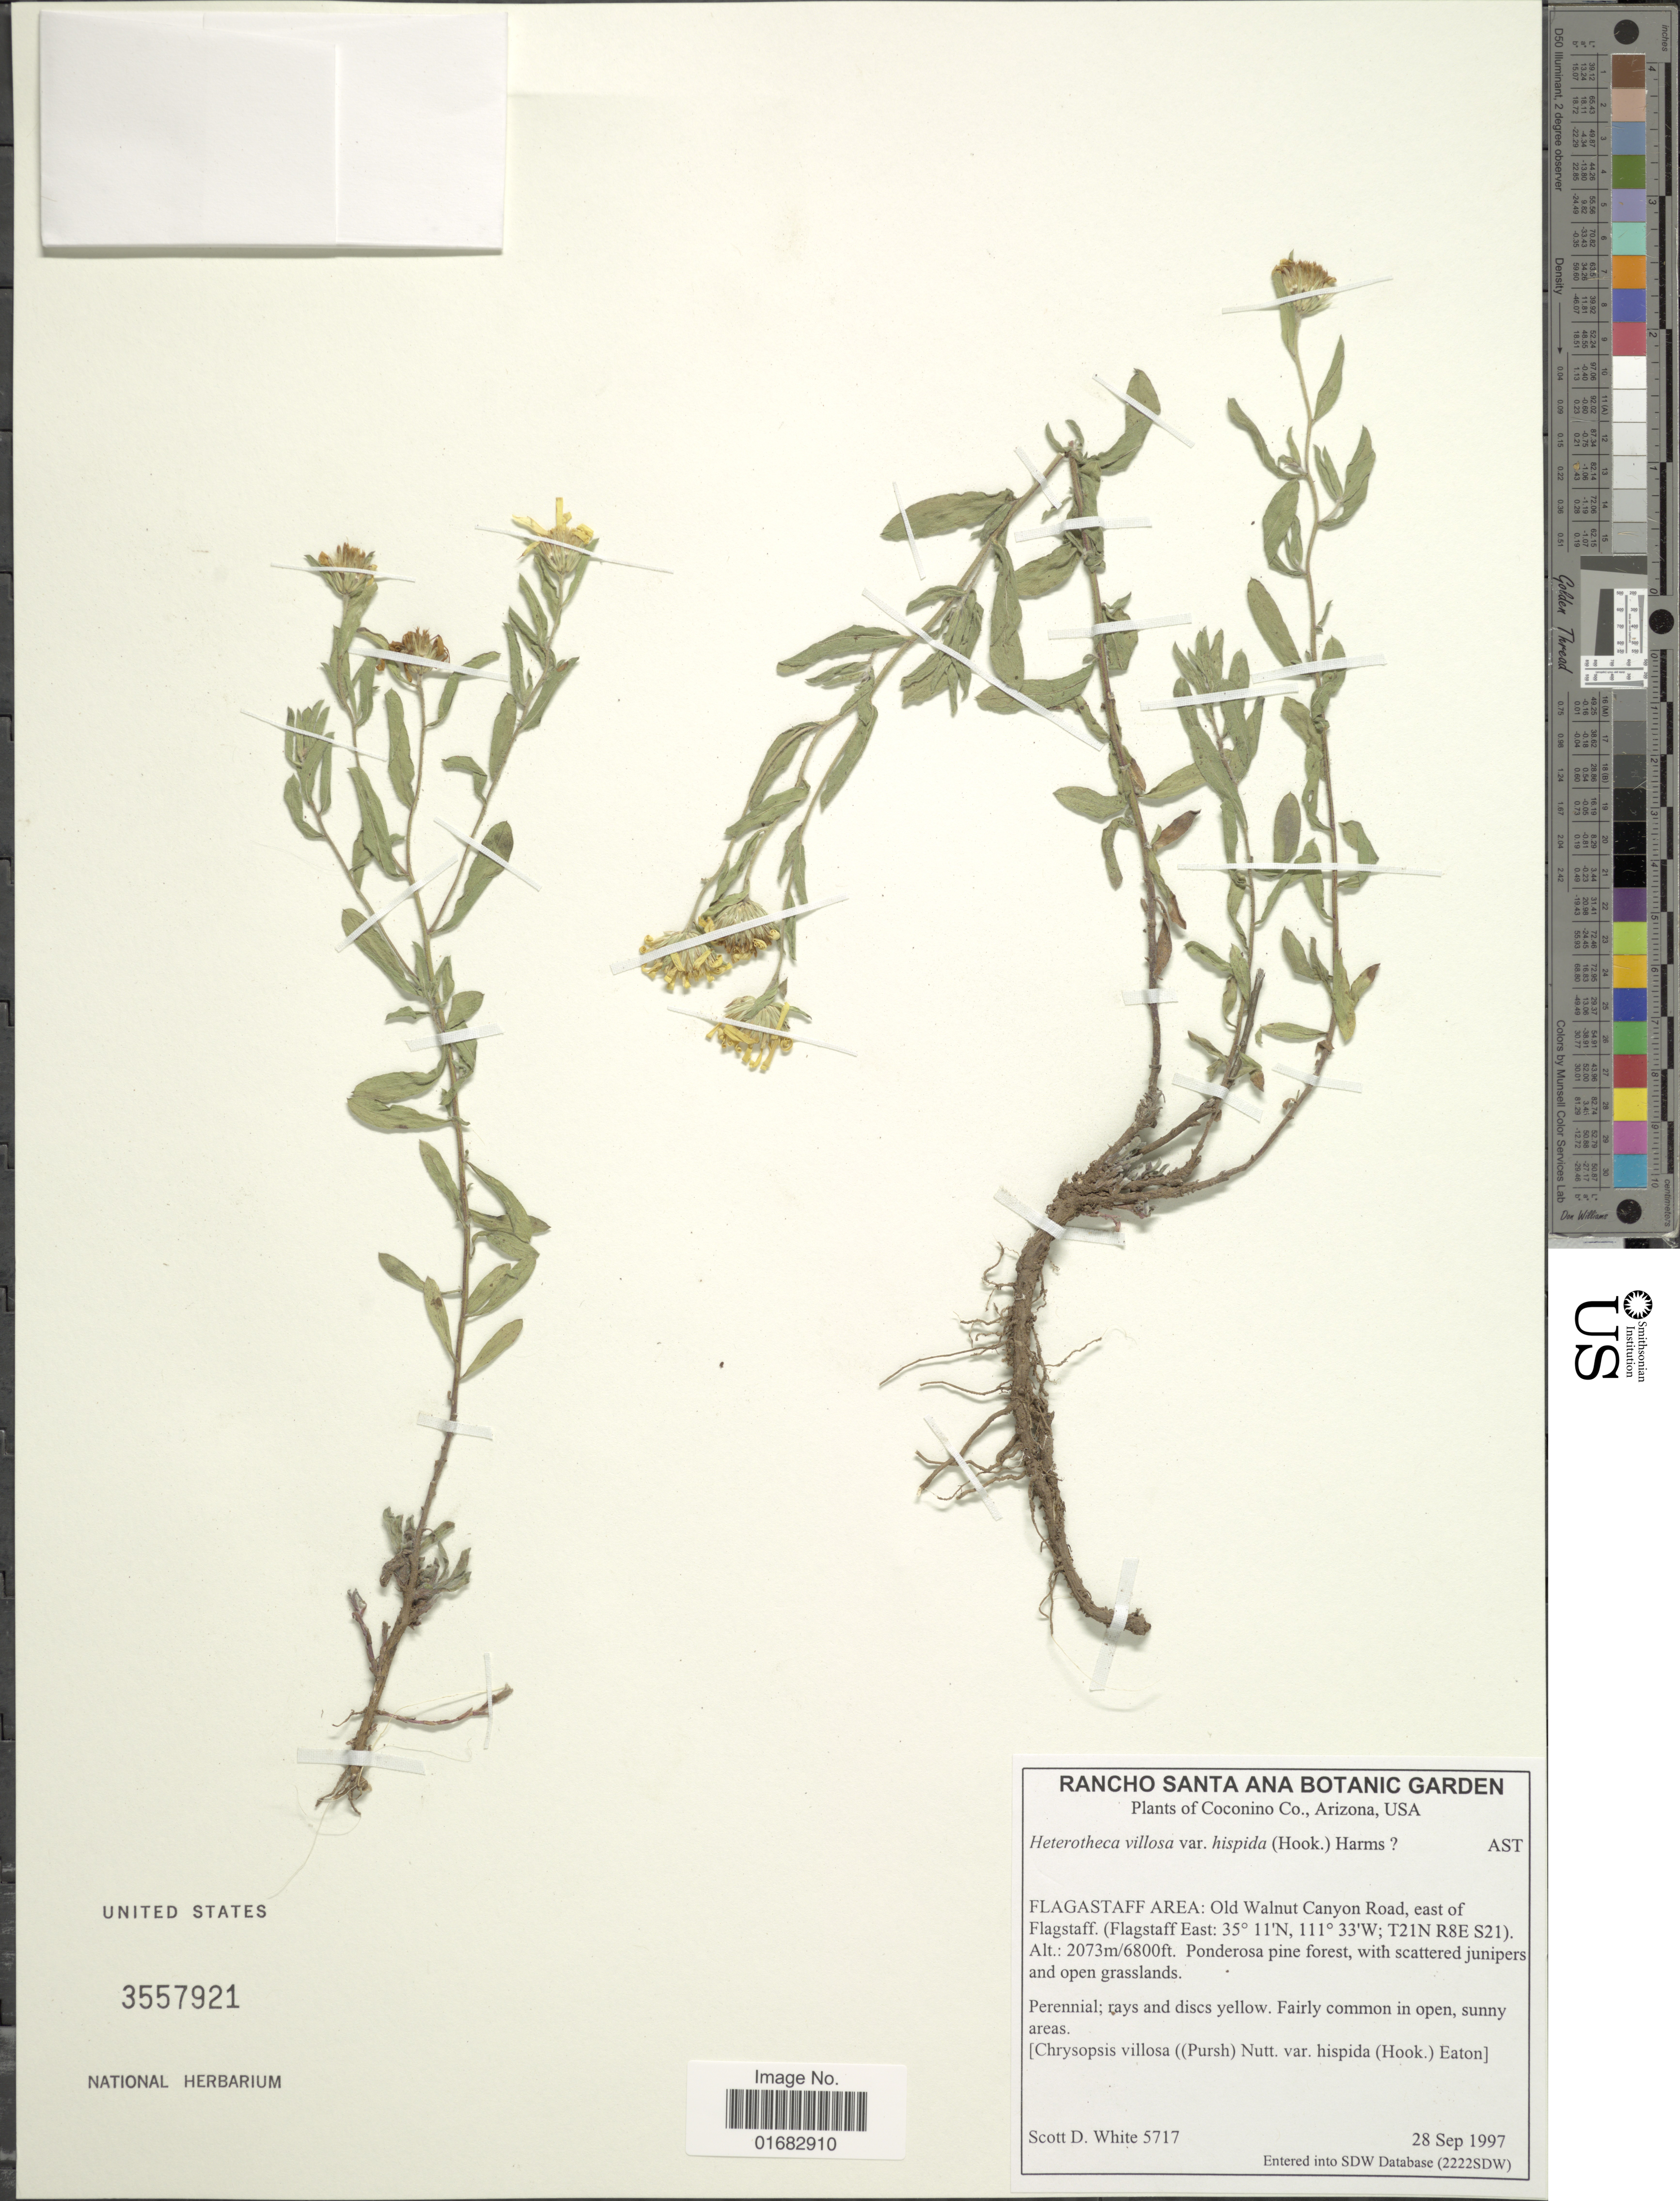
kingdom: Plantae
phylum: Tracheophyta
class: Magnoliopsida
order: Asterales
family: Asteraceae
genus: Heterotheca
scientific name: Heterotheca villosa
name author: (Pursh) Shinners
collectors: S. White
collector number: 5717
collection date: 1997-09-28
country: United States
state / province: Arizona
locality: Coconino Co., Flagastaff Area: Old Walnut Canyon Road, east of Flagstaff (Flagstaff East T21N R8E S21)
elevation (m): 2073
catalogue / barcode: US 3557921